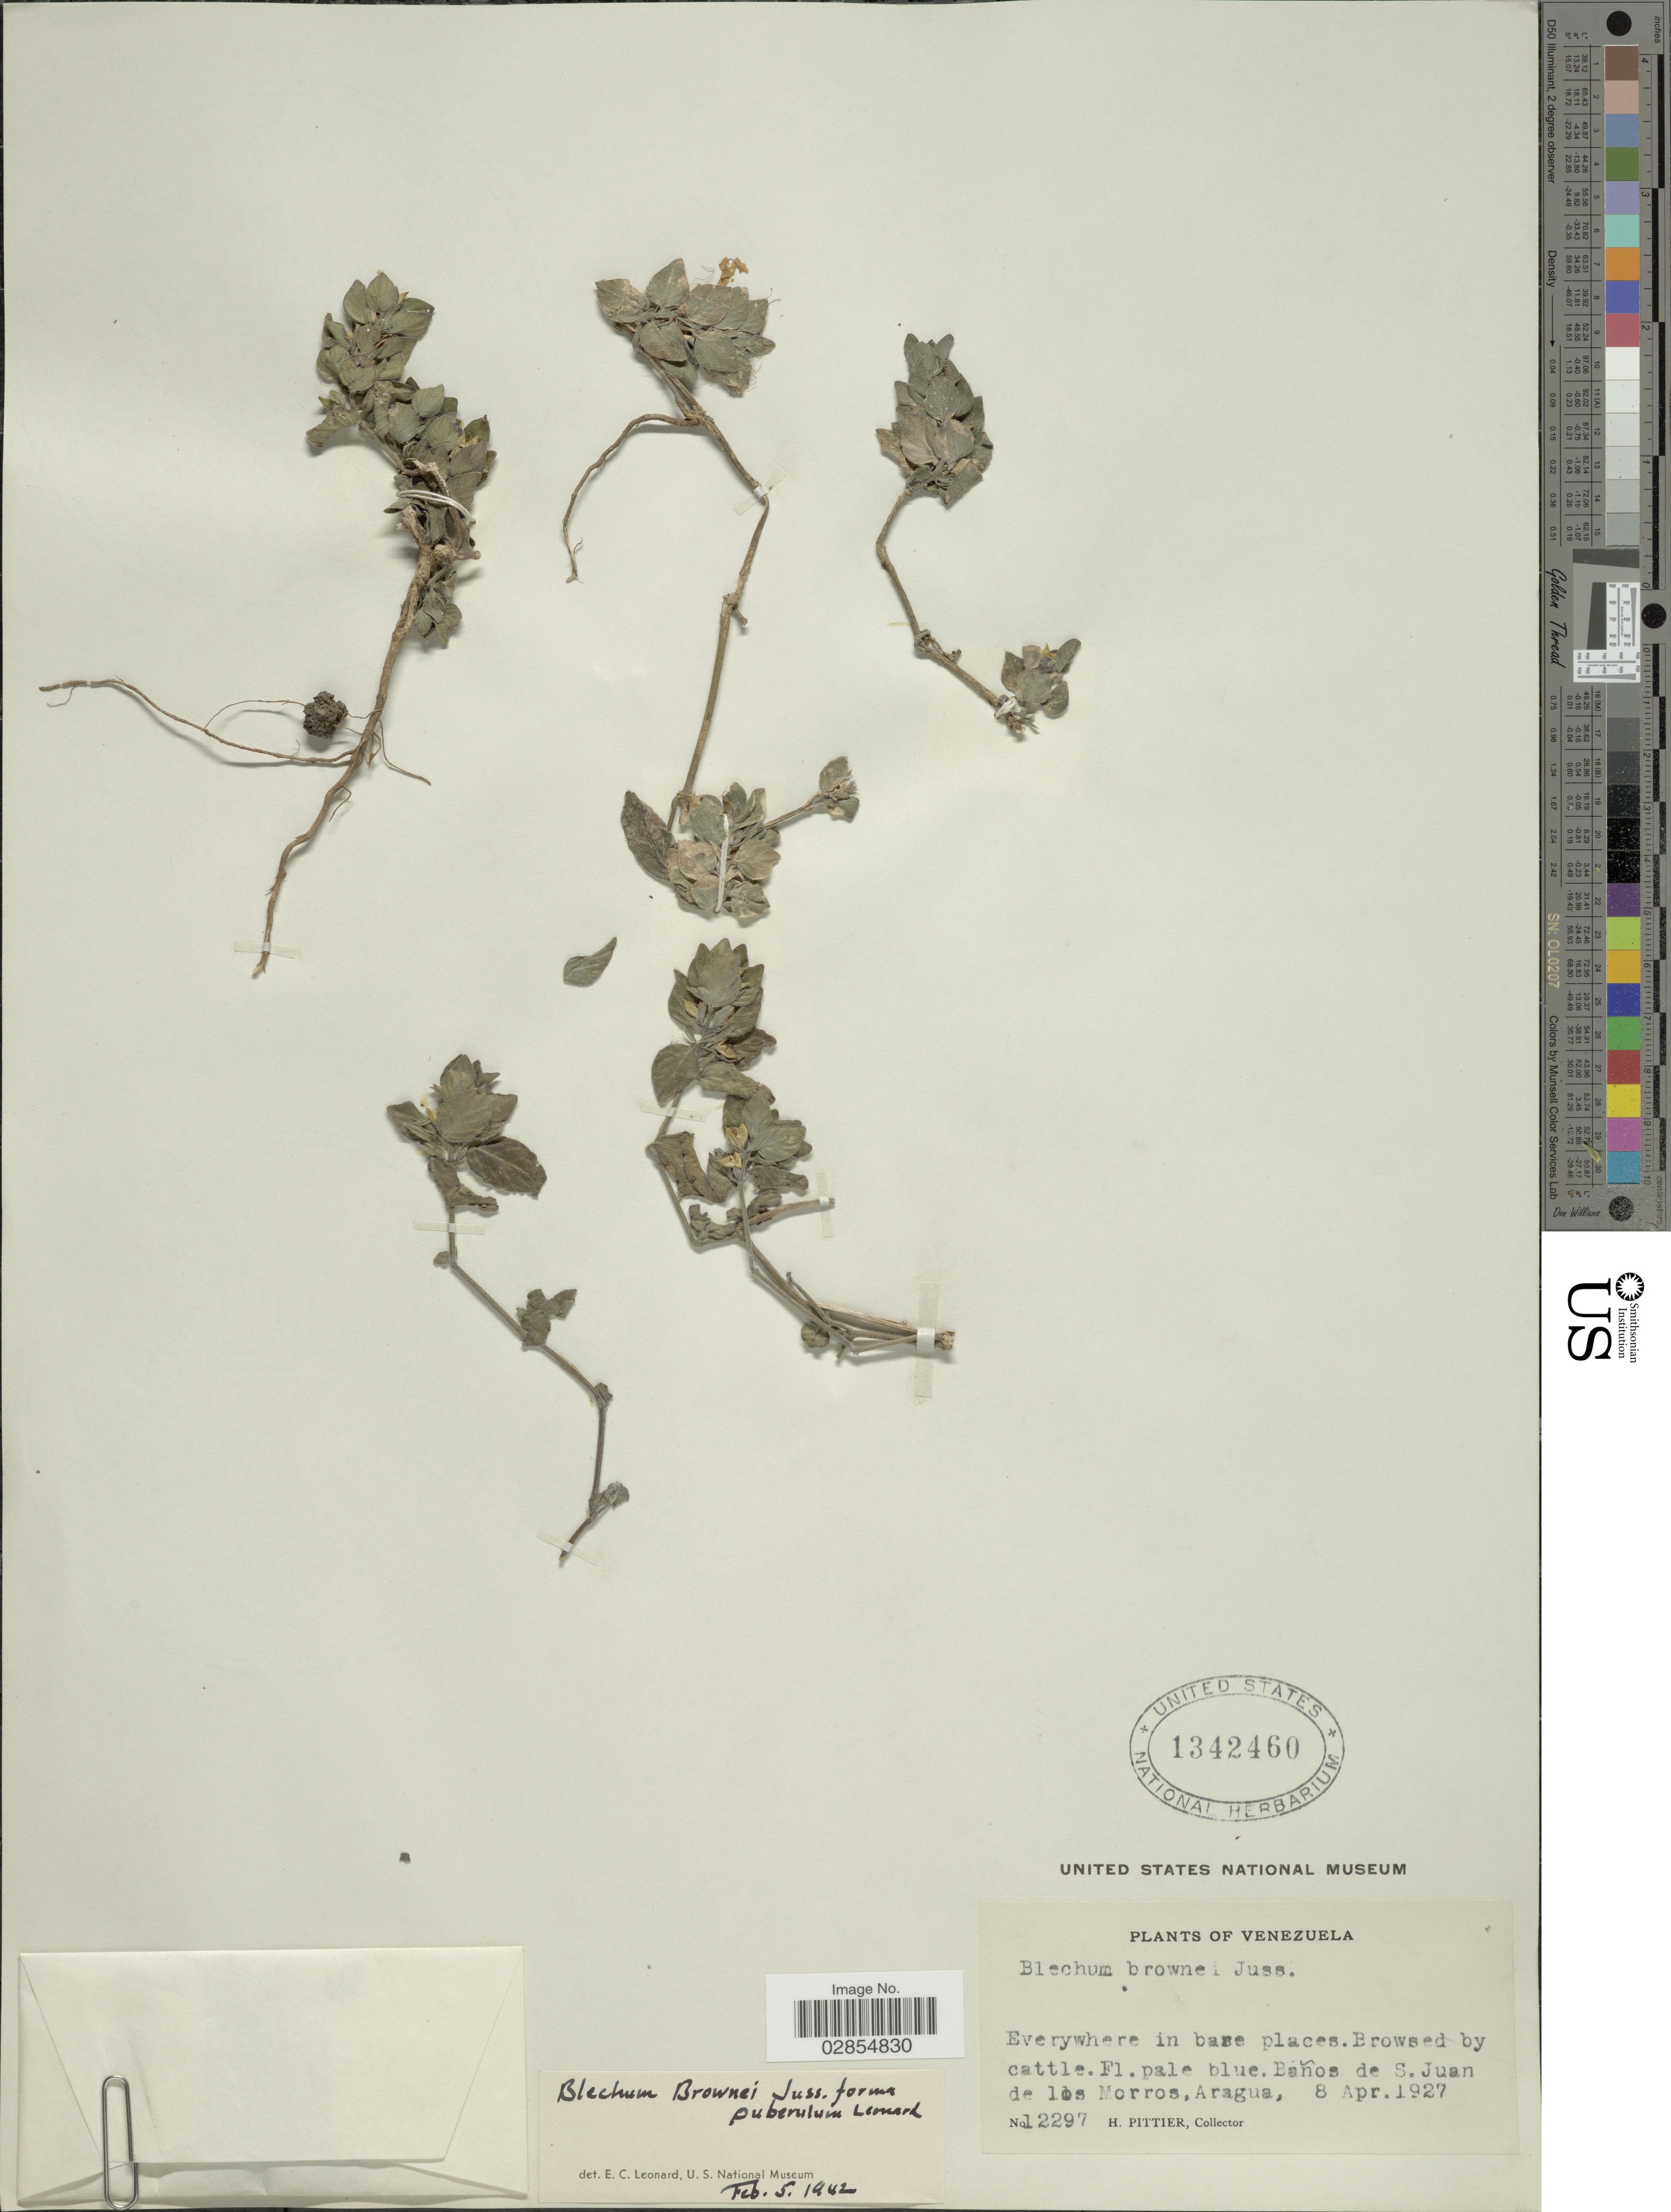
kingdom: Plantae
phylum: Tracheophyta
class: Magnoliopsida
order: Lamiales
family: Acanthaceae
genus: Blechum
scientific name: Blechum pyramidatum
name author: (Lam.) Urb.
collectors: H. F. Pittier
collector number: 12297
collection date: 1927-04-08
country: Venezuela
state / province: Aragua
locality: Baños de S. Juan de los Morros, Aragua.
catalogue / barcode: US 1342460